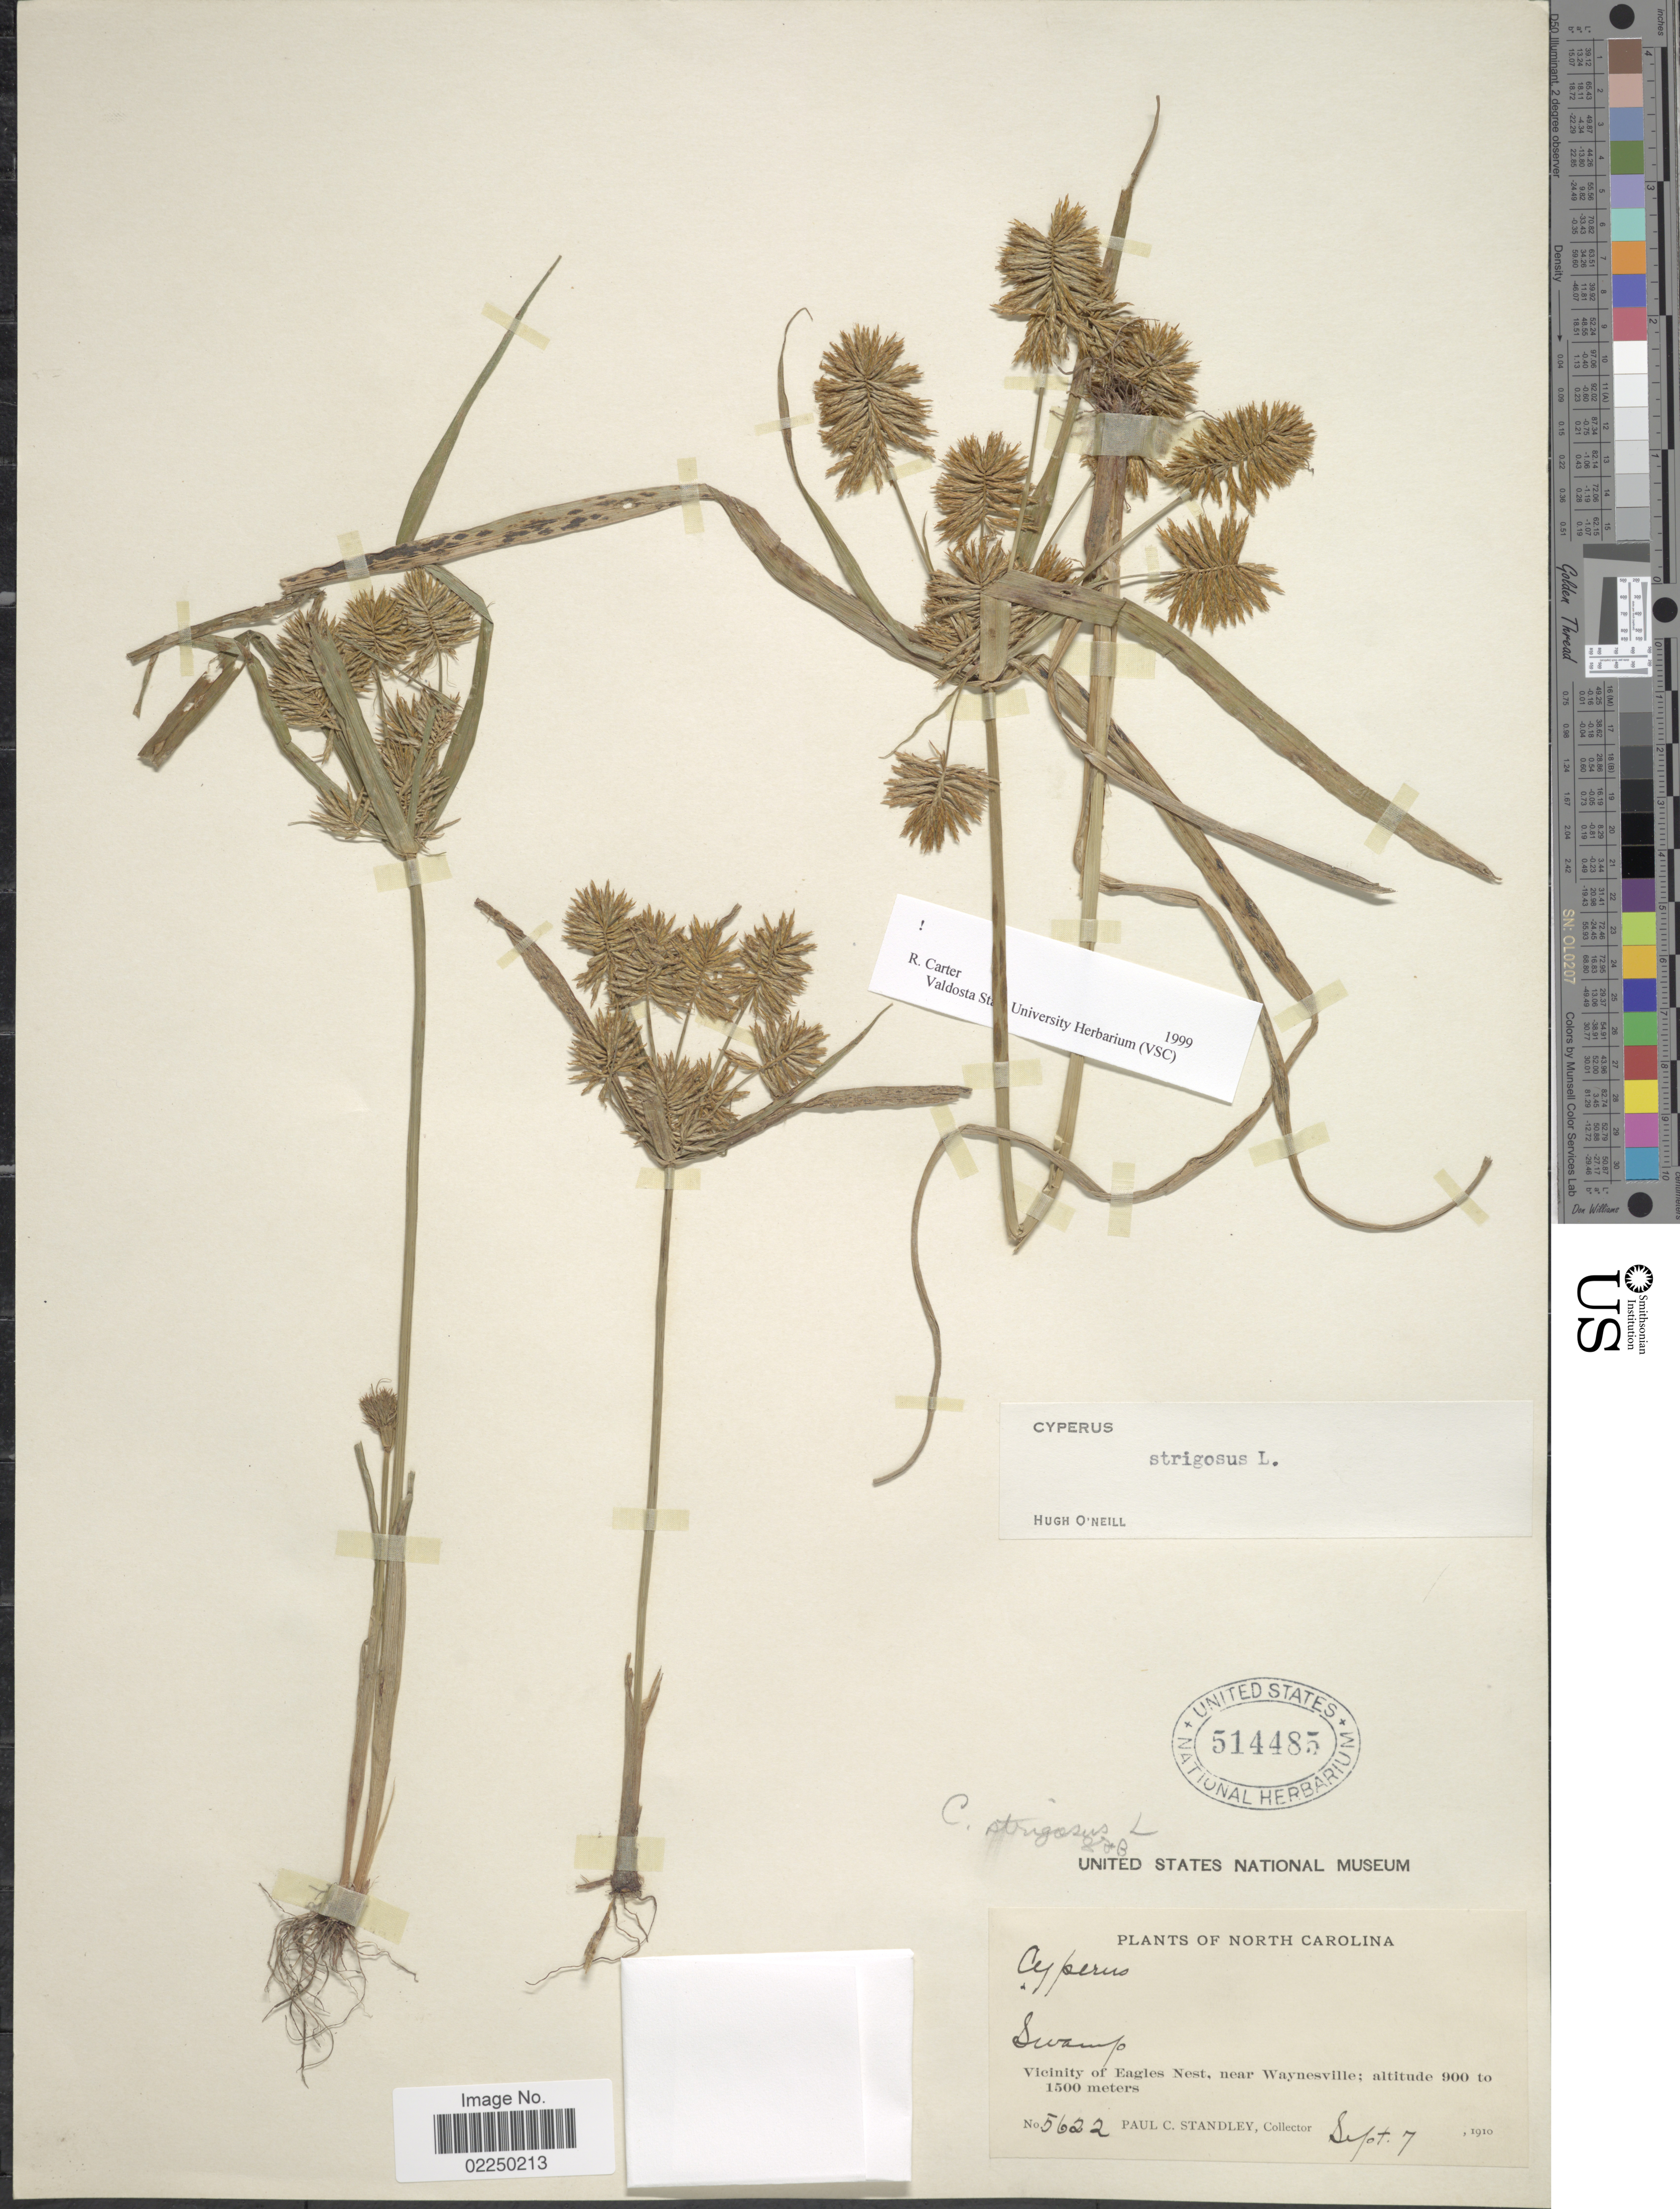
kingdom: Plantae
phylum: Tracheophyta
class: Liliopsida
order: Poales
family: Cyperaceae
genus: Cyperus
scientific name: Cyperus strigosus L.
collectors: P. C. Standley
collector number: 5622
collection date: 1910-09-07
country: United States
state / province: North Carolina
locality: Swamp, vicinity of Eagles Nest, near Waynesville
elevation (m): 900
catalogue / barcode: US 514485